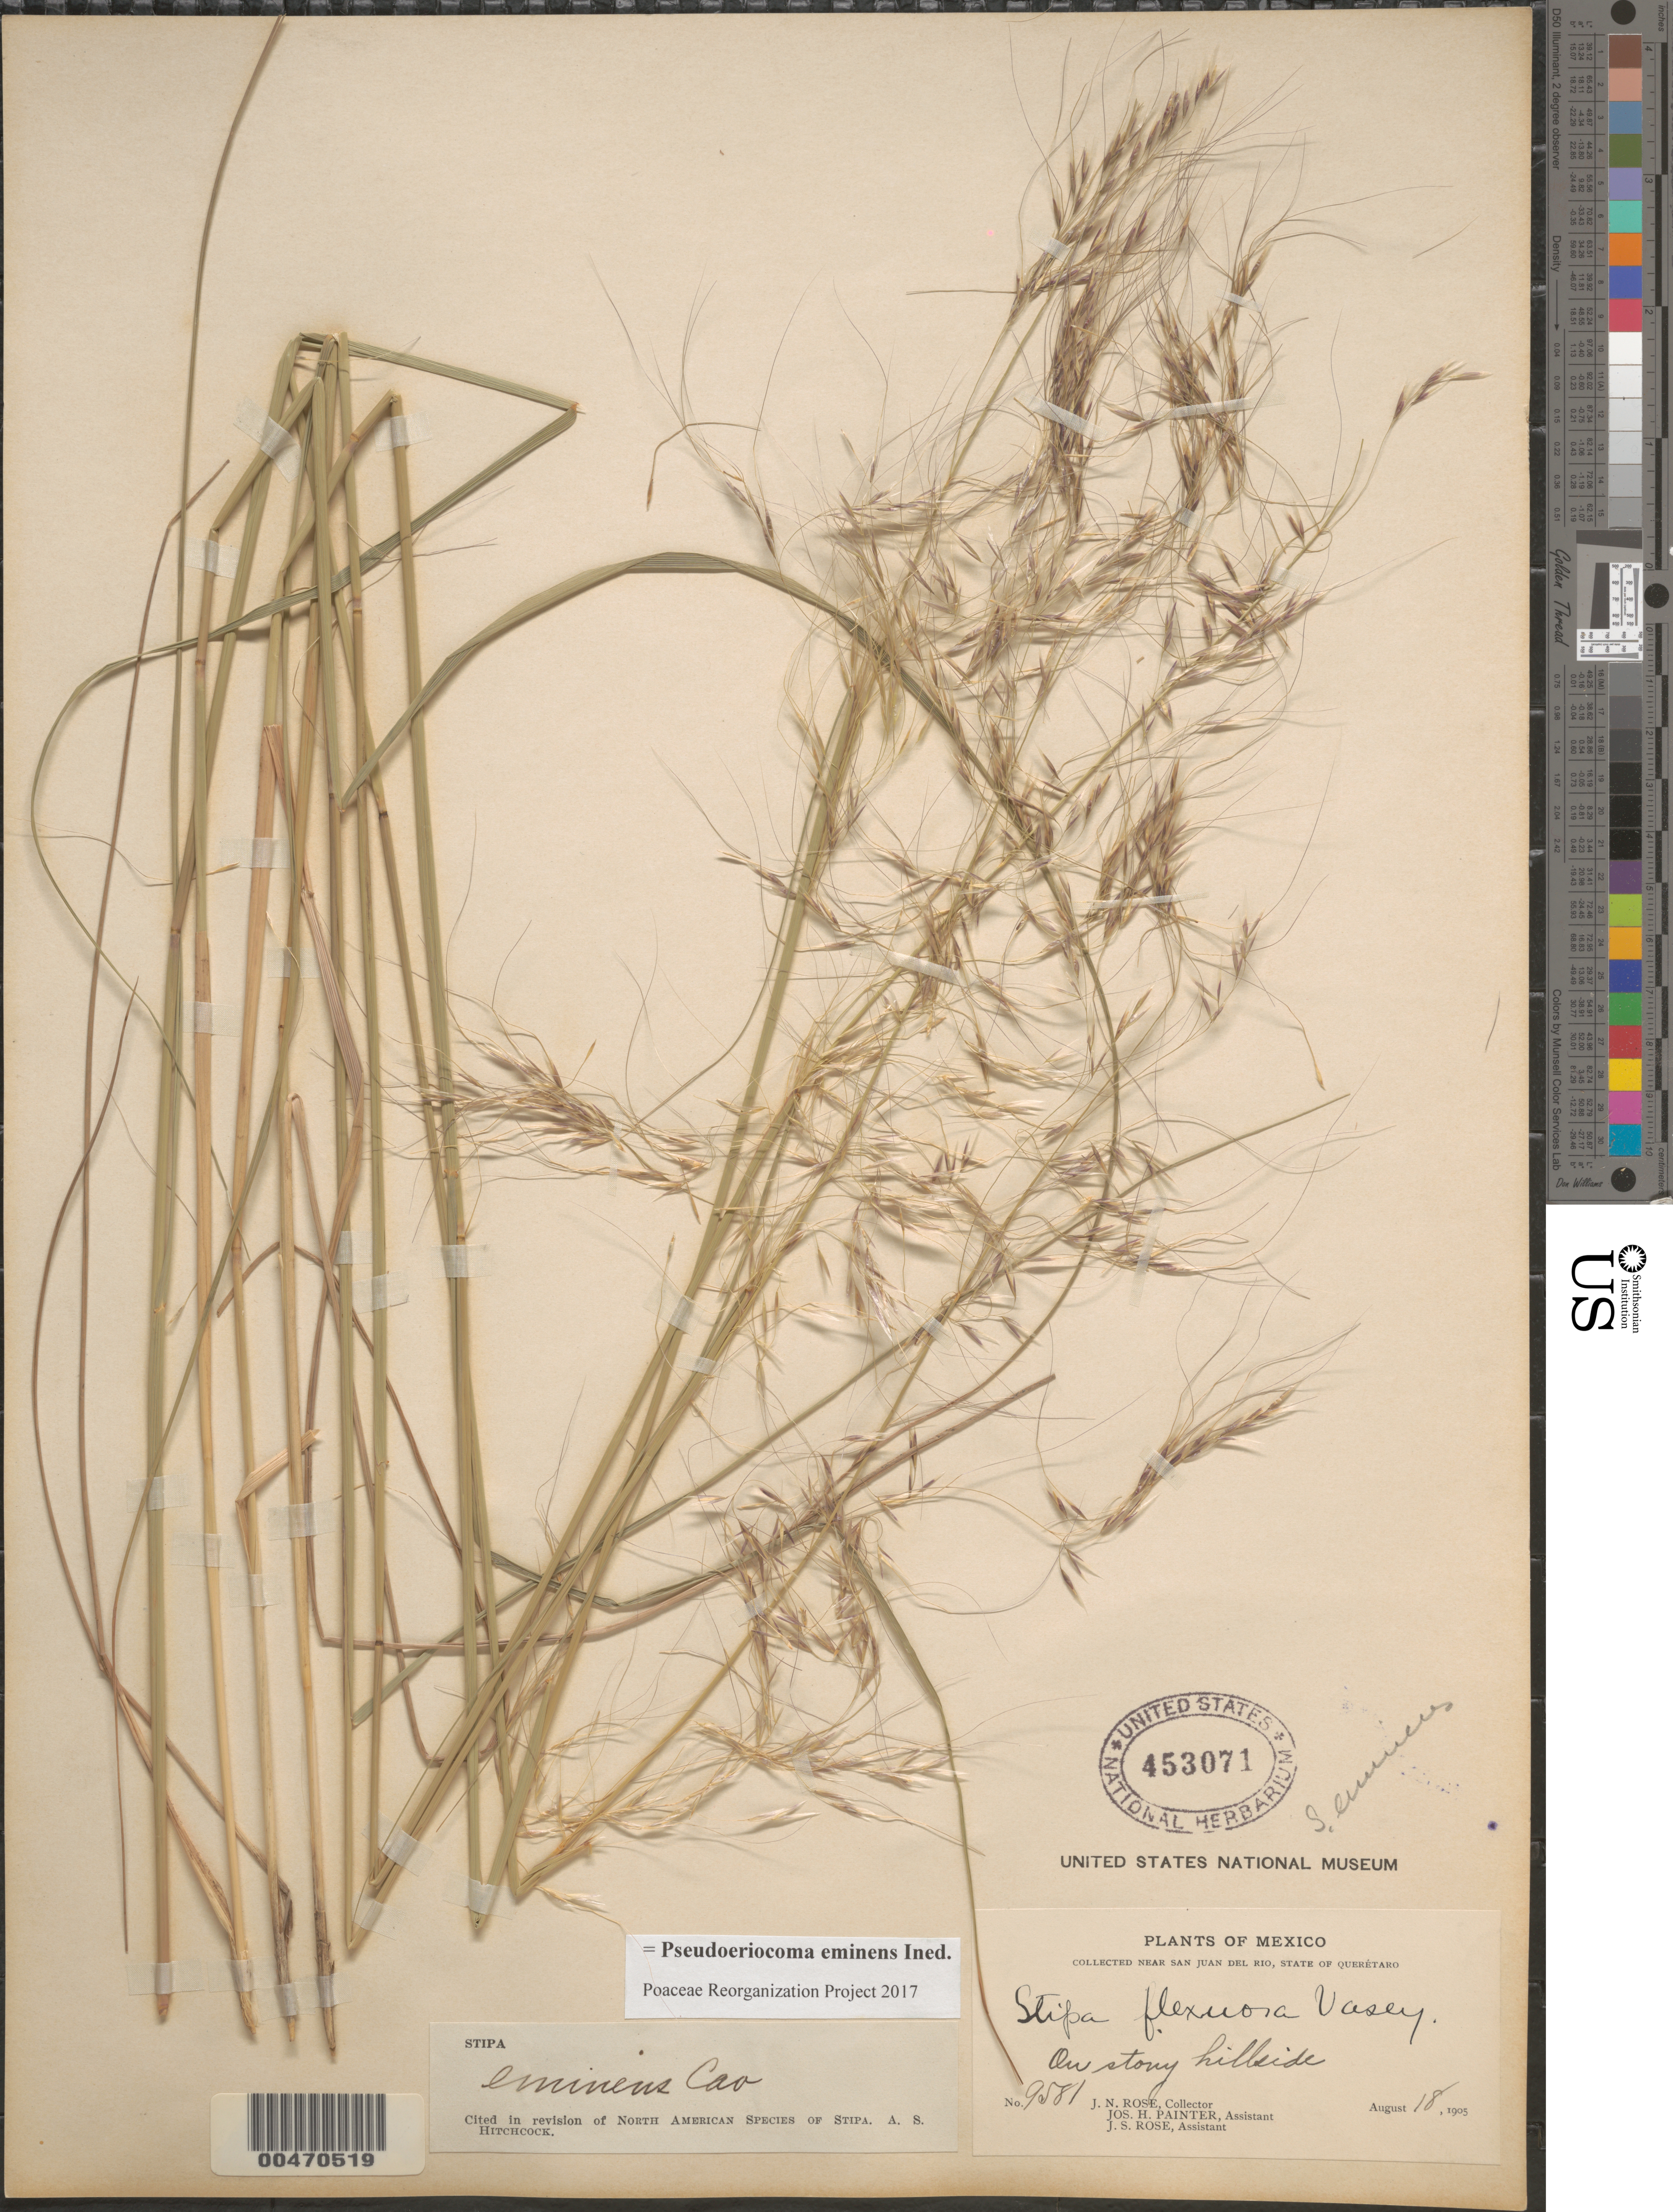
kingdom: Plantae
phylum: Tracheophyta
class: Liliopsida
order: Poales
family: Poaceae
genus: Pseudoeriocoma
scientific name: Pseudoeriocoma eminens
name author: (Cav.) Romasch.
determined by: Poaceae Reorganization Project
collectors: J. N. Rose, J. H. Painter & J. S. Rose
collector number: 9581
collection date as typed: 18 Aug 1905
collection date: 1905-08-18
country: Mexico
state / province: Querétaro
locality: Near San Juan del Rio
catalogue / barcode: US 453071